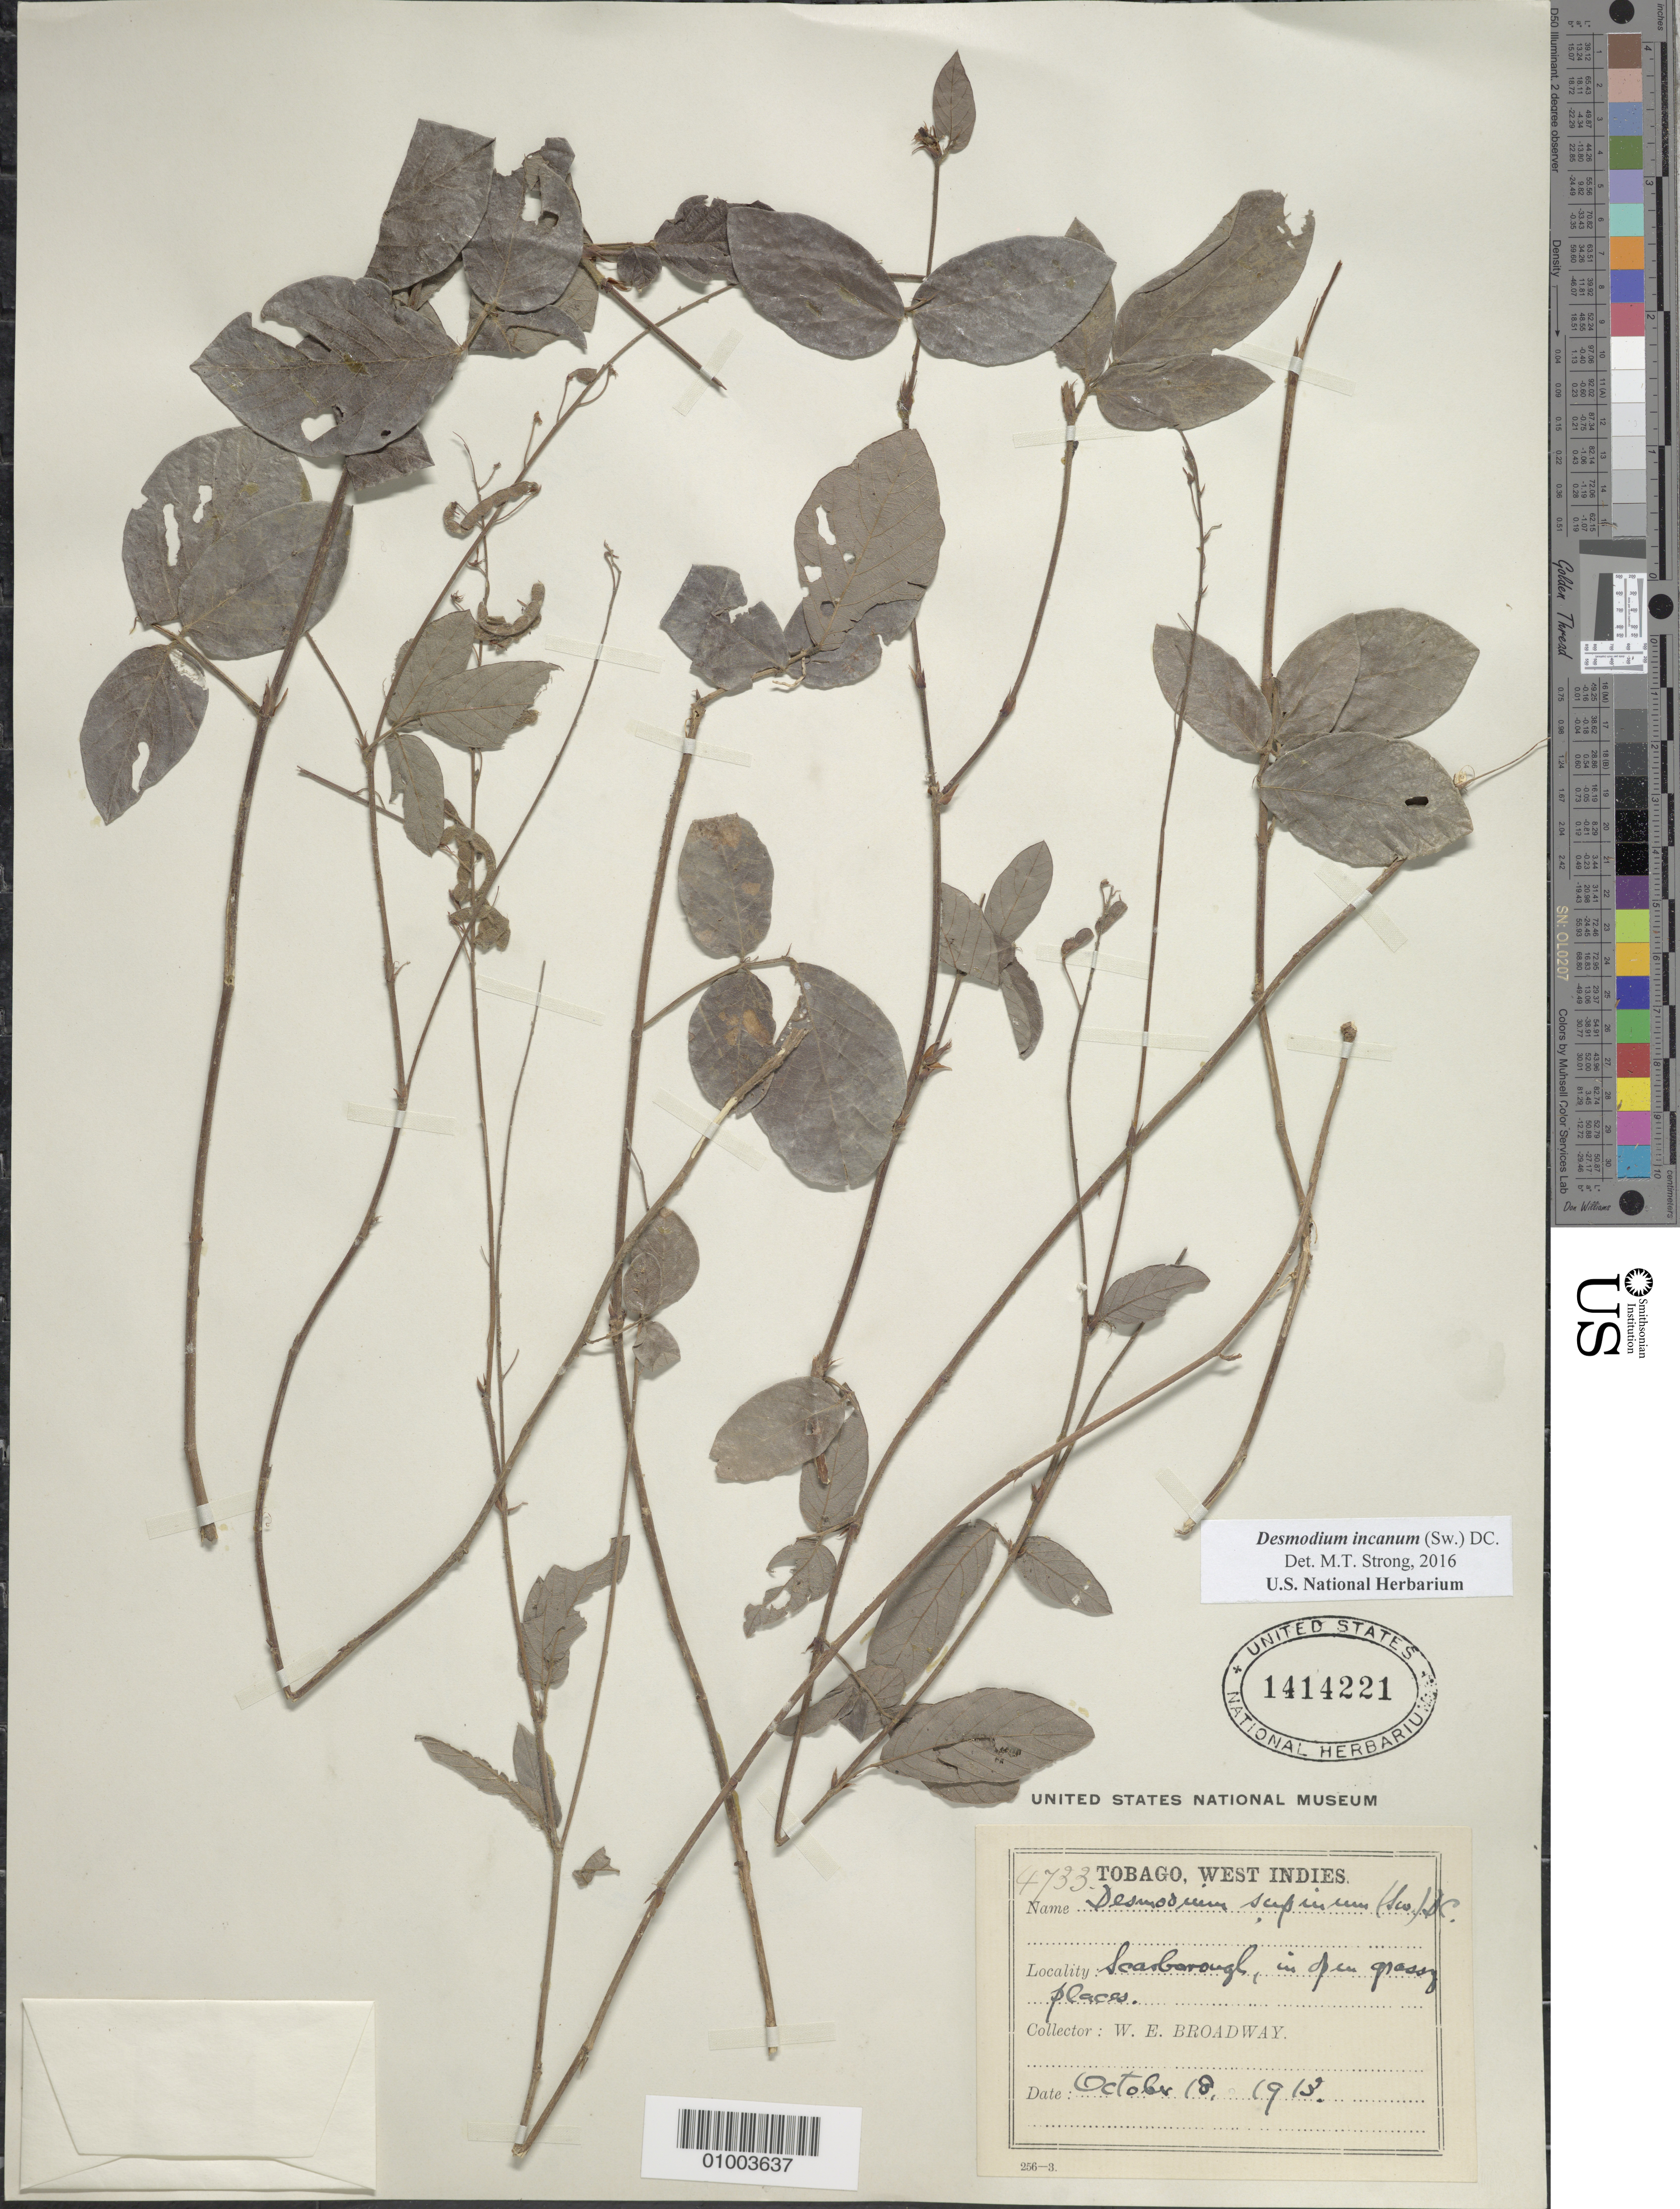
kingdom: Plantae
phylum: Tracheophyta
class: Magnoliopsida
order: Fabales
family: Fabaceae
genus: Desmodium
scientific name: Desmodium incanum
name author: (Sw.) DC.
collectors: W. E. Broadway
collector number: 4733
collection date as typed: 18 Oct 1913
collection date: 1913-10-18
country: Trinidad and Tobago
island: Tobago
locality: Scarborough, in open grassy places.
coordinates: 0 N, 0 E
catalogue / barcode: US 1414221